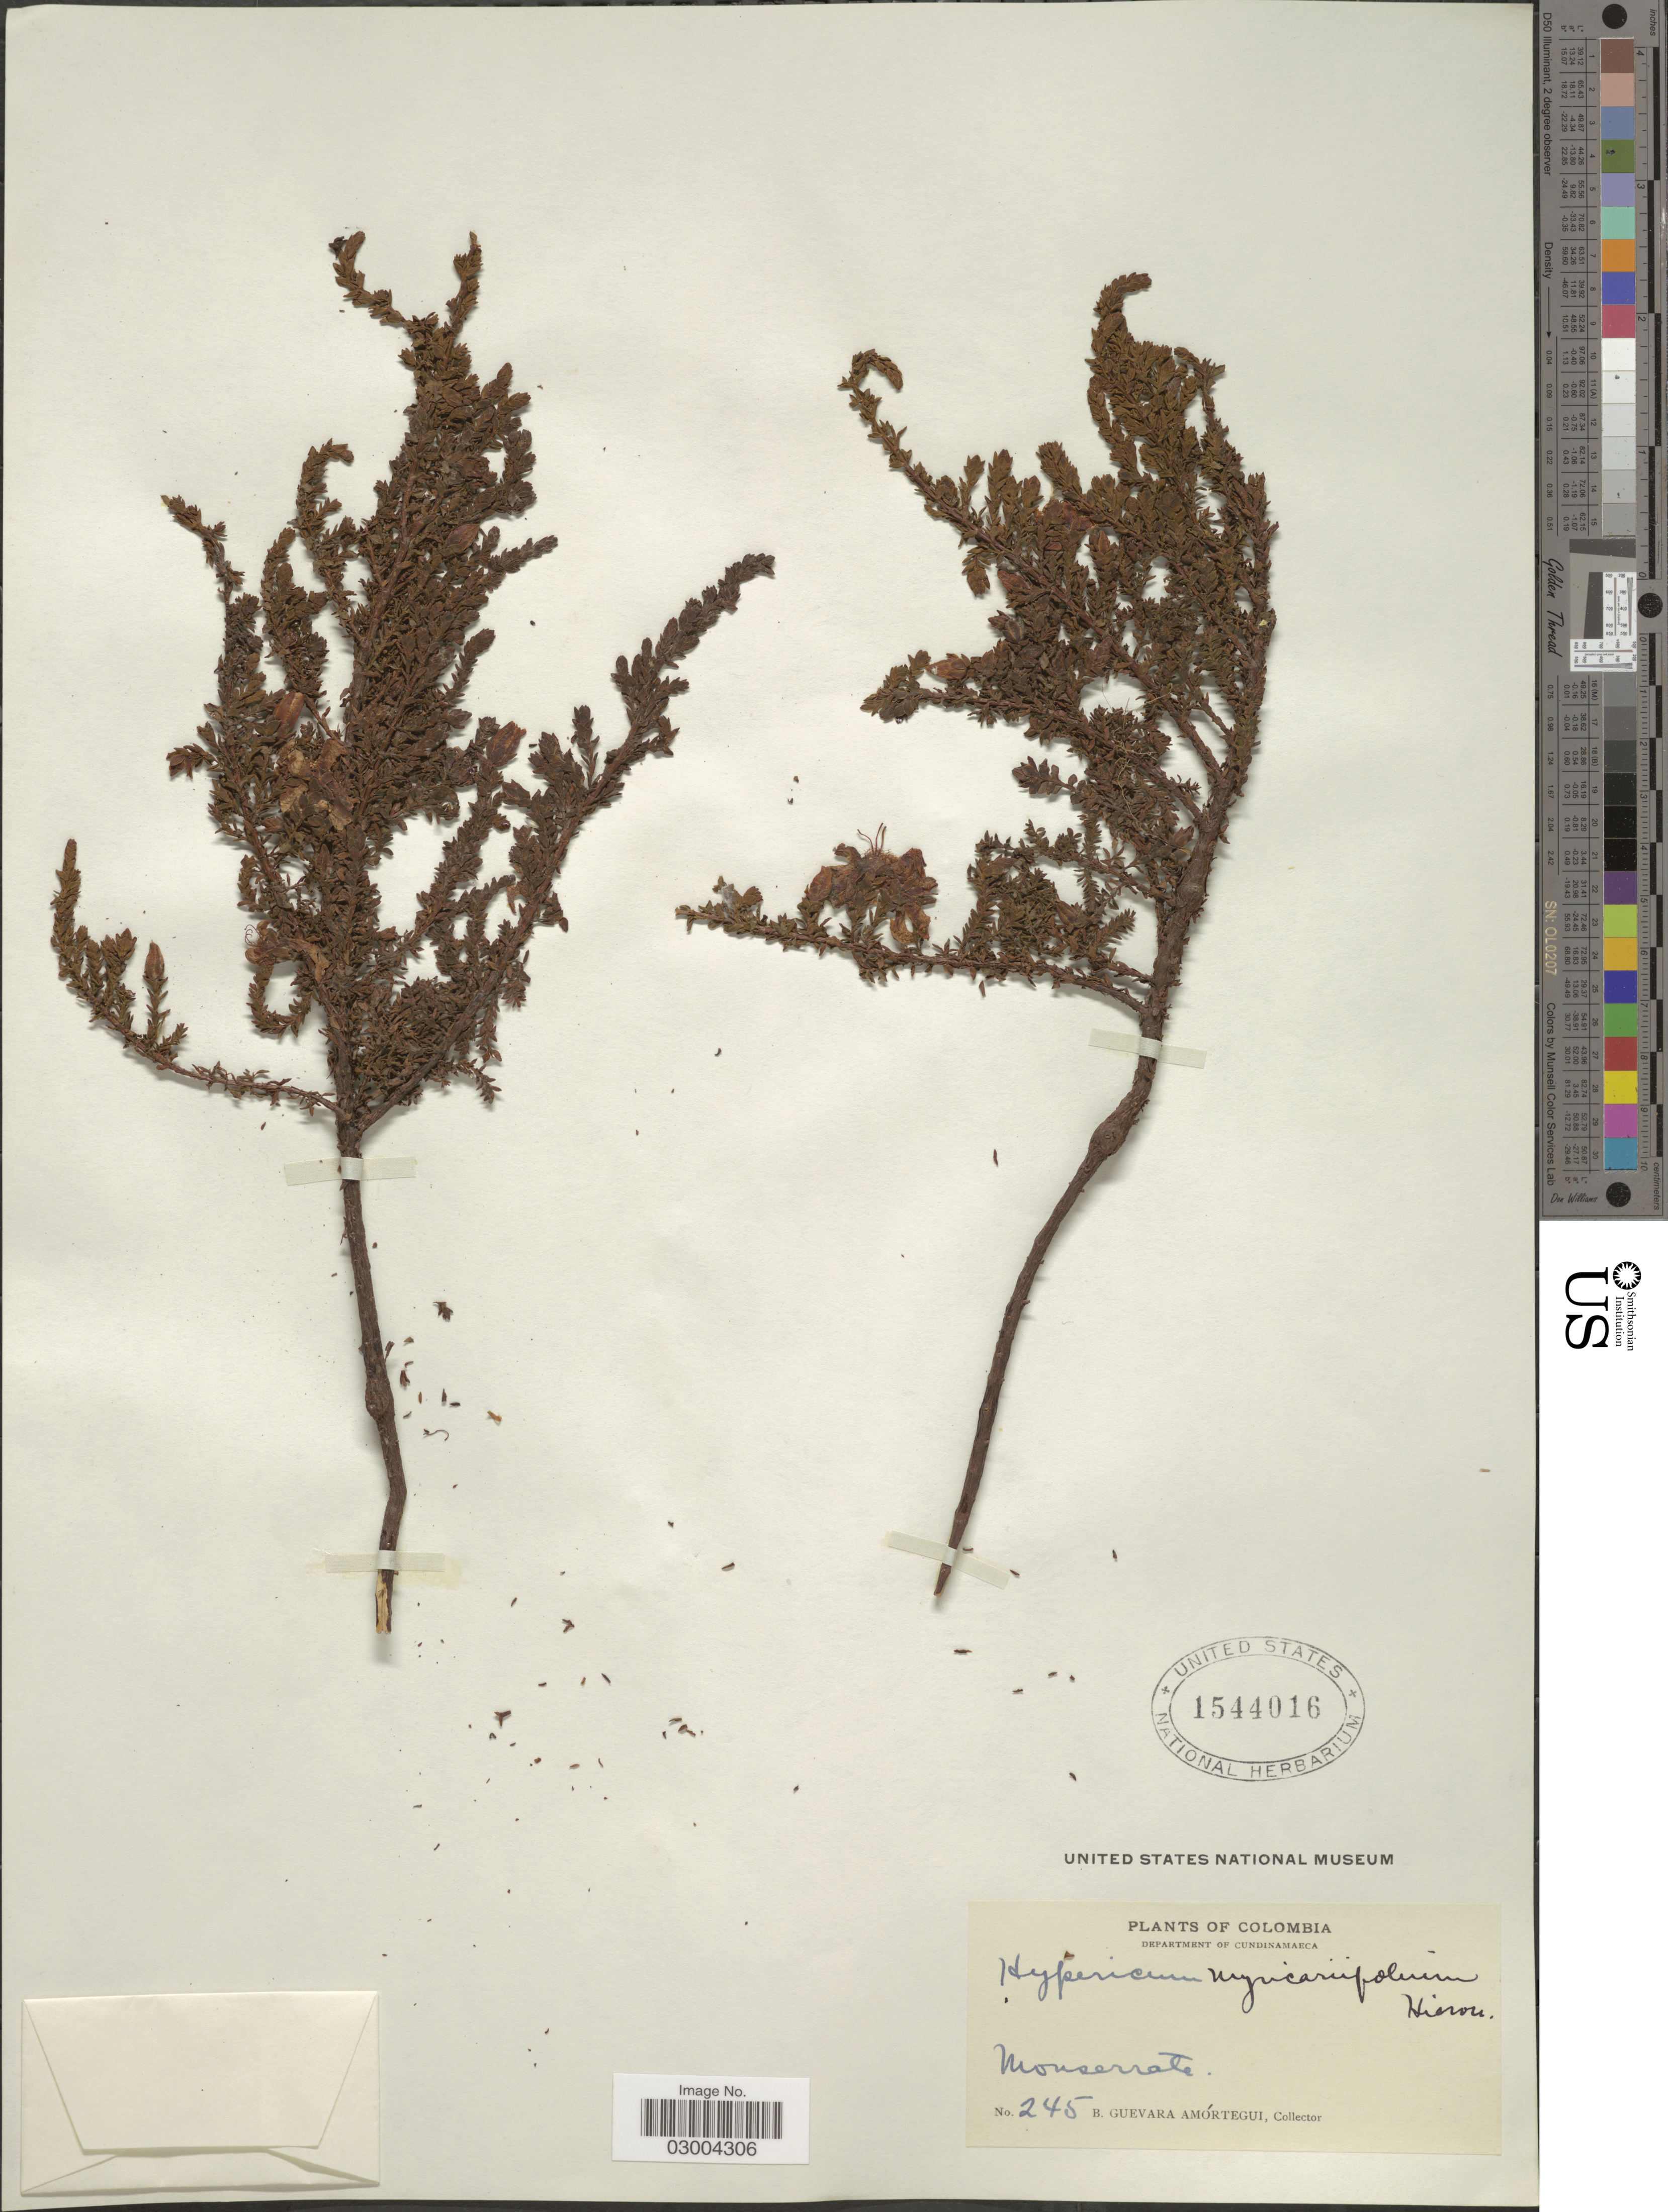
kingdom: Plantae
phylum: Tracheophyta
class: Magnoliopsida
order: Malpighiales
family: Hypericaceae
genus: Hypericum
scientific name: Hypericum myricariifolium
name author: Hieron.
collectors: B. Guevara Amortegui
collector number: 245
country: Colombia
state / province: Cundinamarca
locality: Department of Cundinamarca. Monserrate.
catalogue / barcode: US 1544016